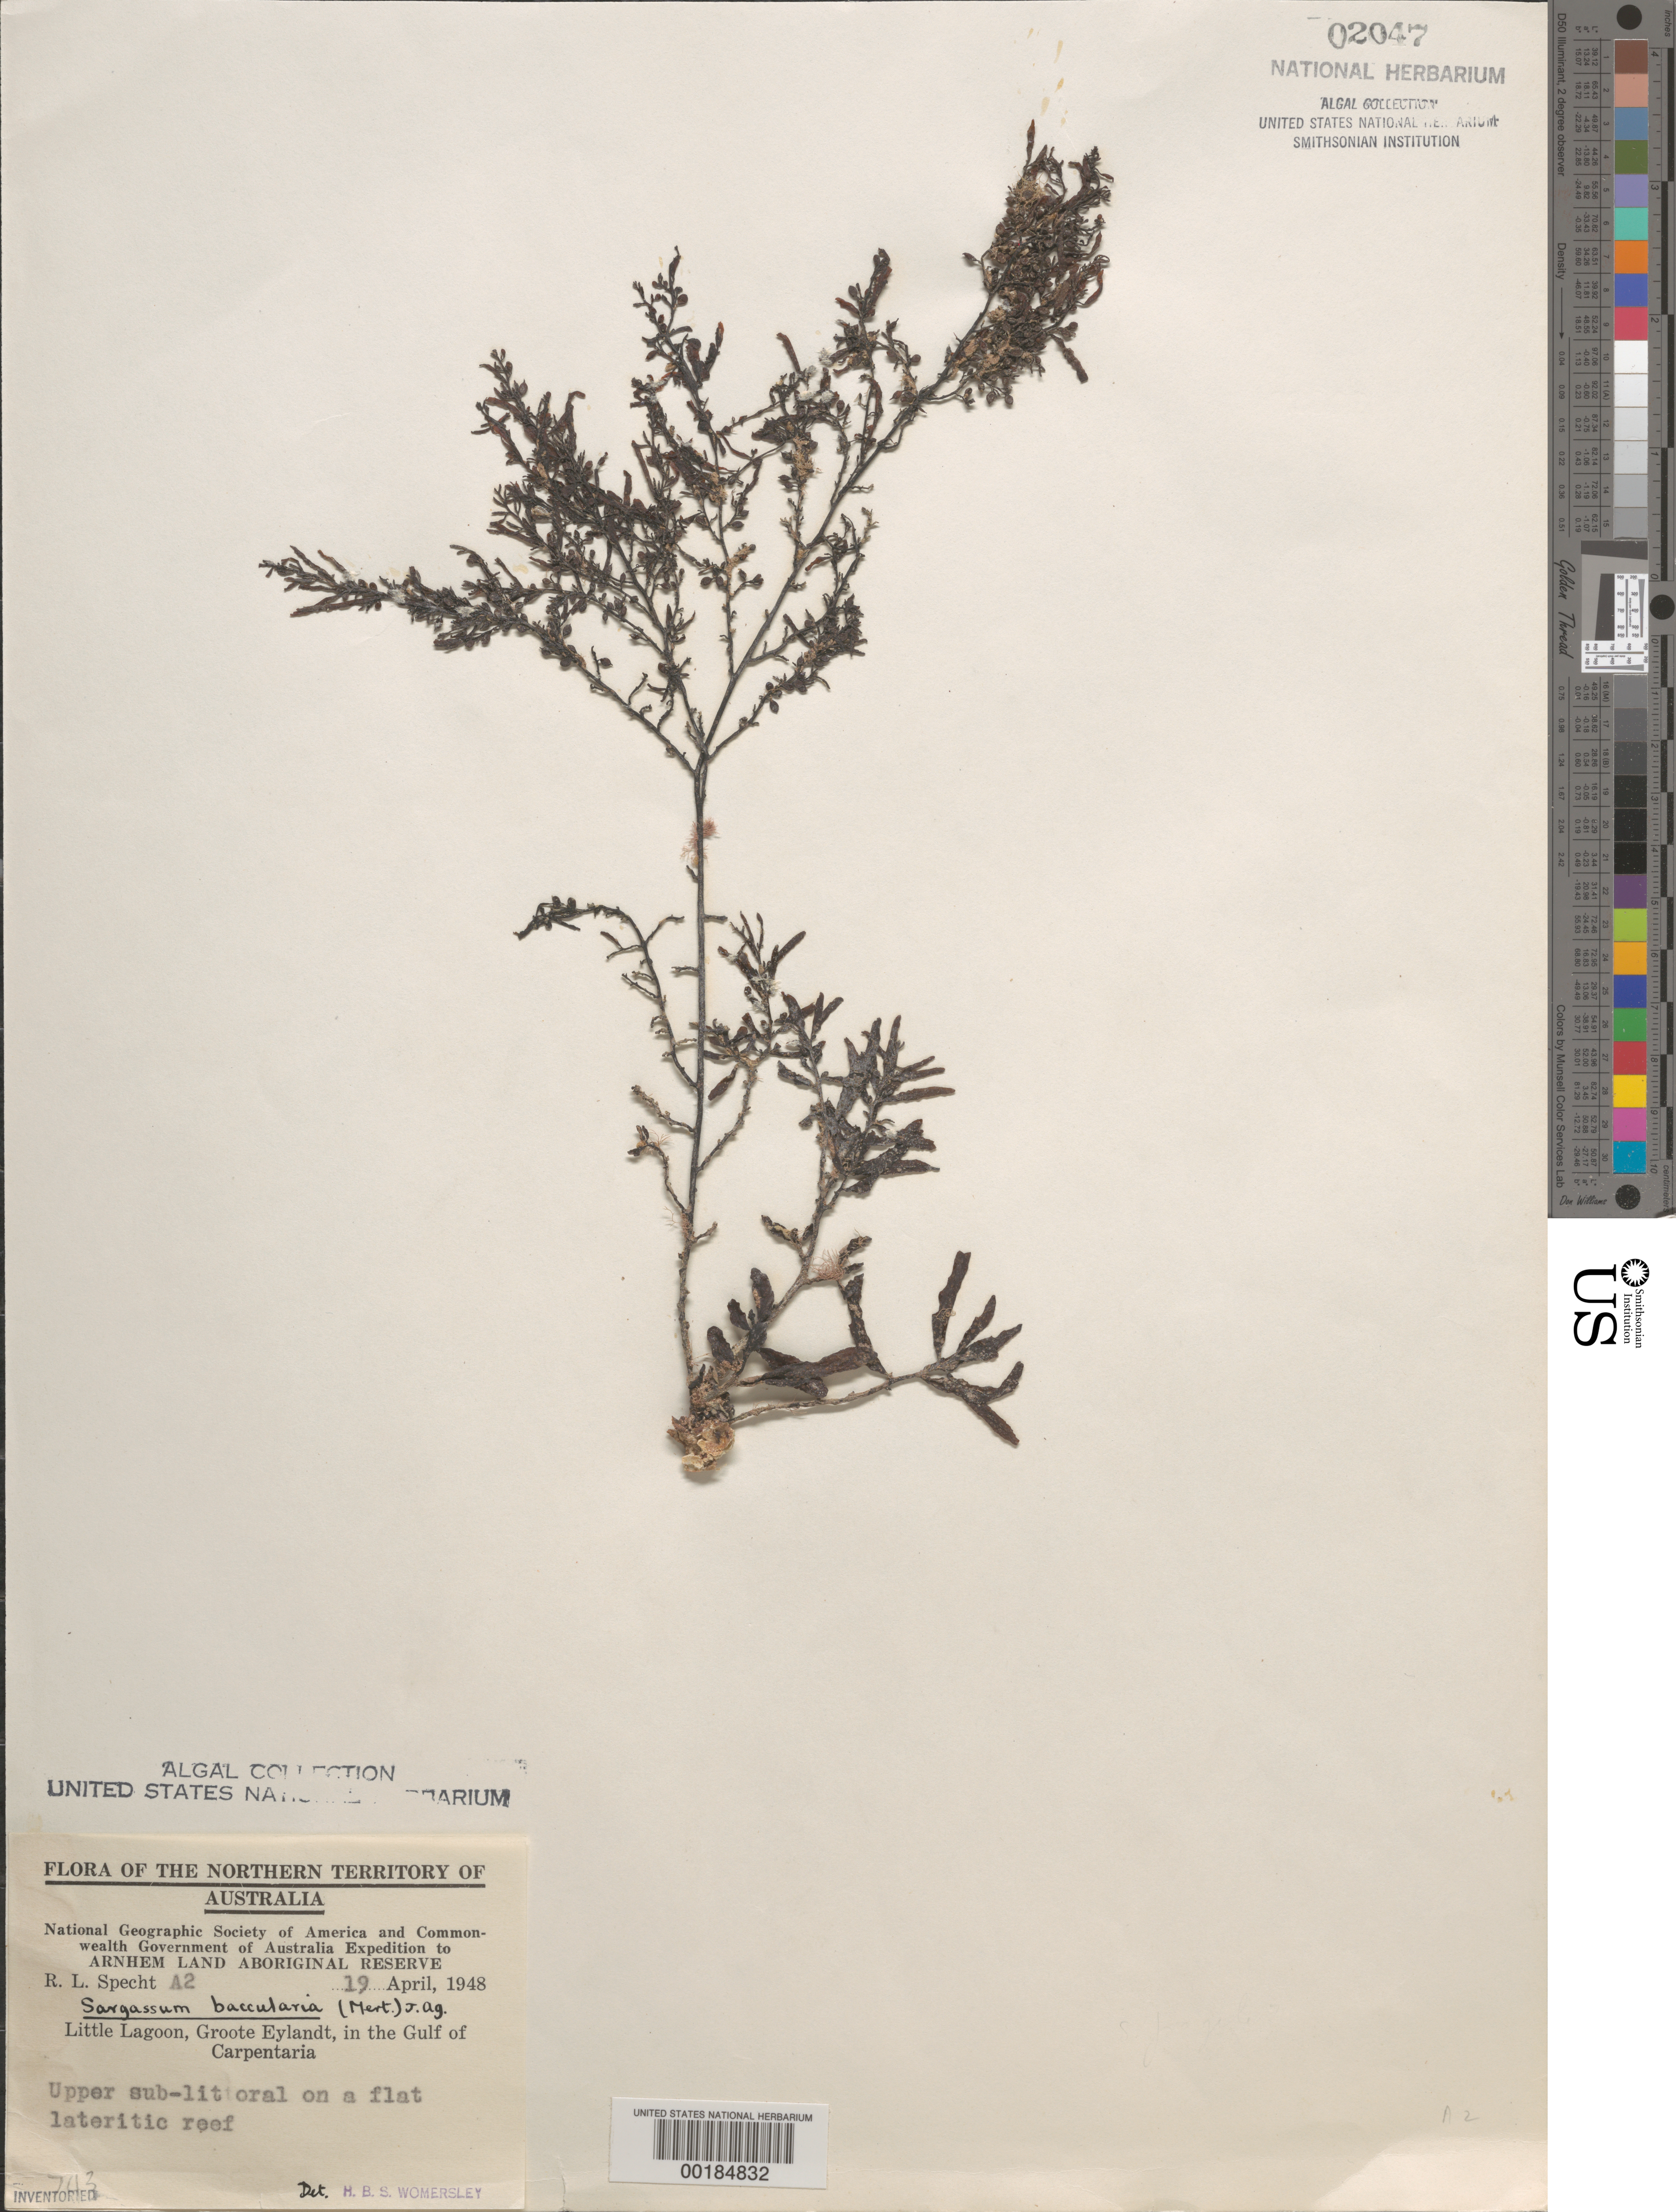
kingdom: Chromista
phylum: Ochrophyta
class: Phaeophyceae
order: Fucales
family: Sargassaceae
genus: Sargassum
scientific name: Sargassum baccularia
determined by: Womersley, H. B. S.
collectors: R. L. Specht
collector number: A2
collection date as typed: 19 Apr 1948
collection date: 1948-04-19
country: Australia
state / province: Northern Territory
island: Groote Eylandt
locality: Little Lagoon, Gulf of Carpentaria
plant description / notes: National Geographic Society of America and Commonwealth Government of Australia Expedition to Arnhem Land Aboriginal Reserve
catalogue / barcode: US 2047